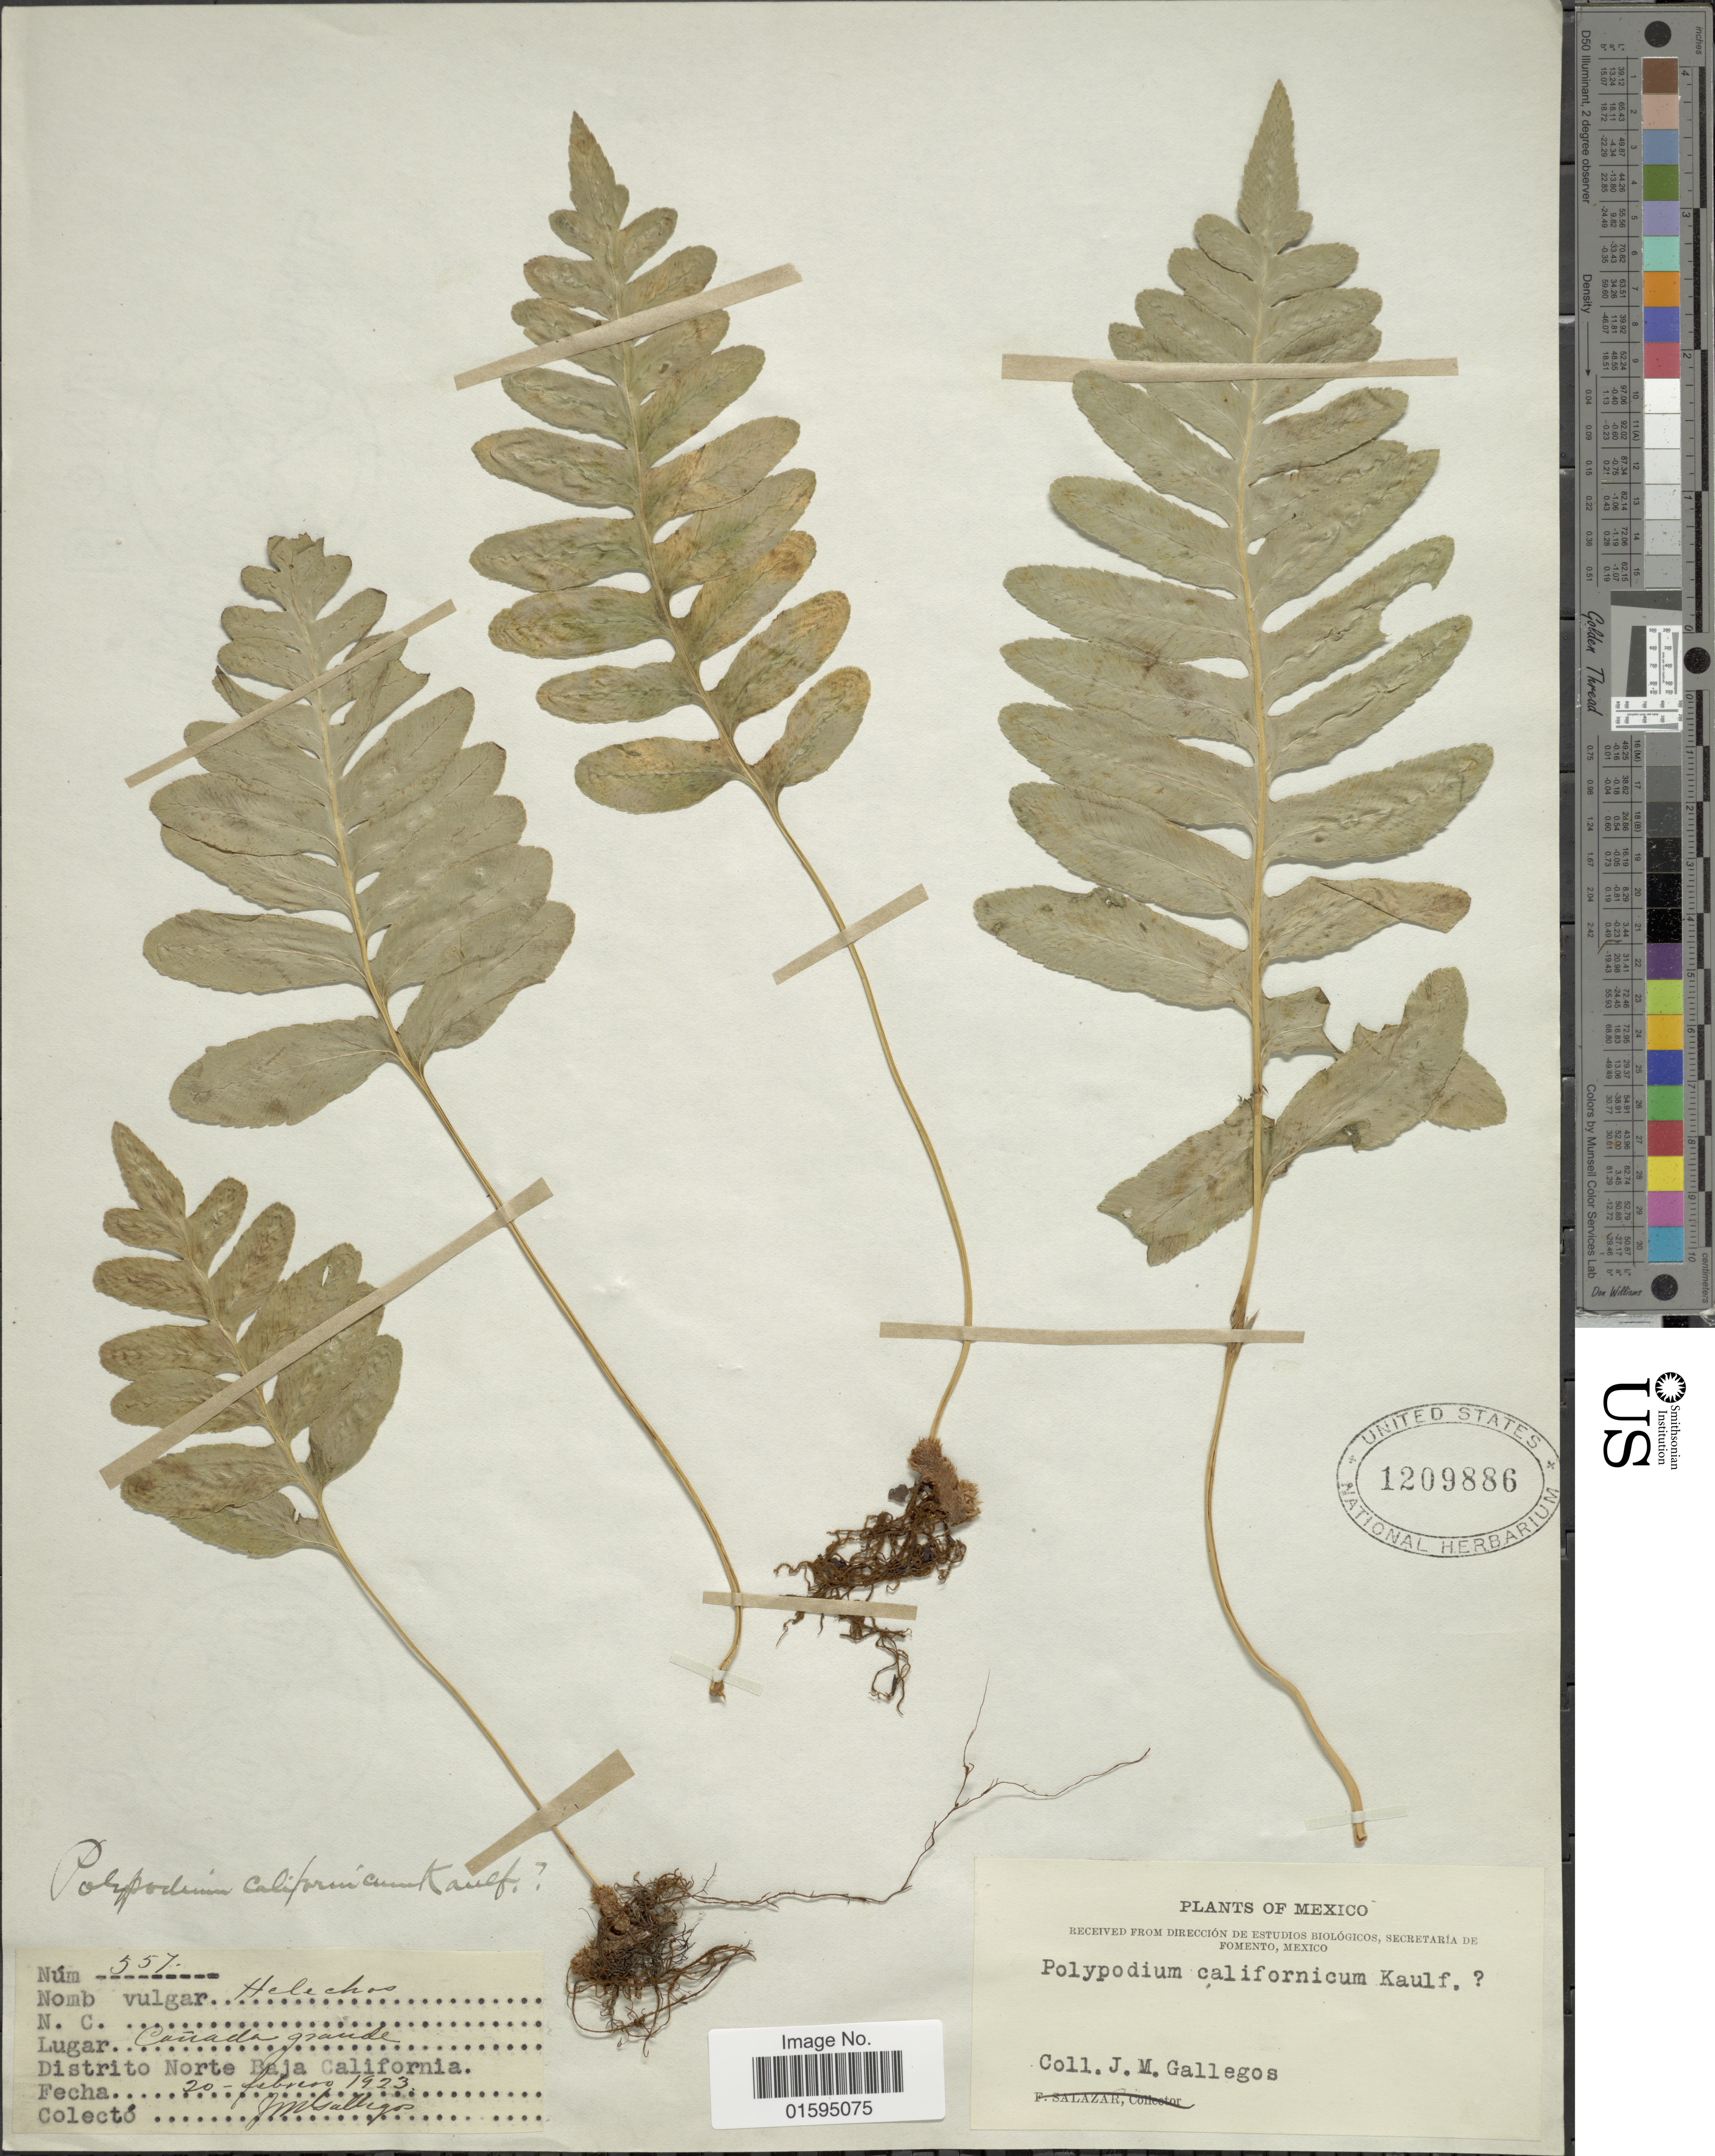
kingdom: Plantae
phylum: Tracheophyta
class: Polypodiopsida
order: Polypodiales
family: Polypodiaceae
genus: Polypodium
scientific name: Polypodium californicum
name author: Kaulf.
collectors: J. Gallegos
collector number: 557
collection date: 1923-02-20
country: Mexico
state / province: Baja California Norte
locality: Cañada grande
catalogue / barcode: US 1209886